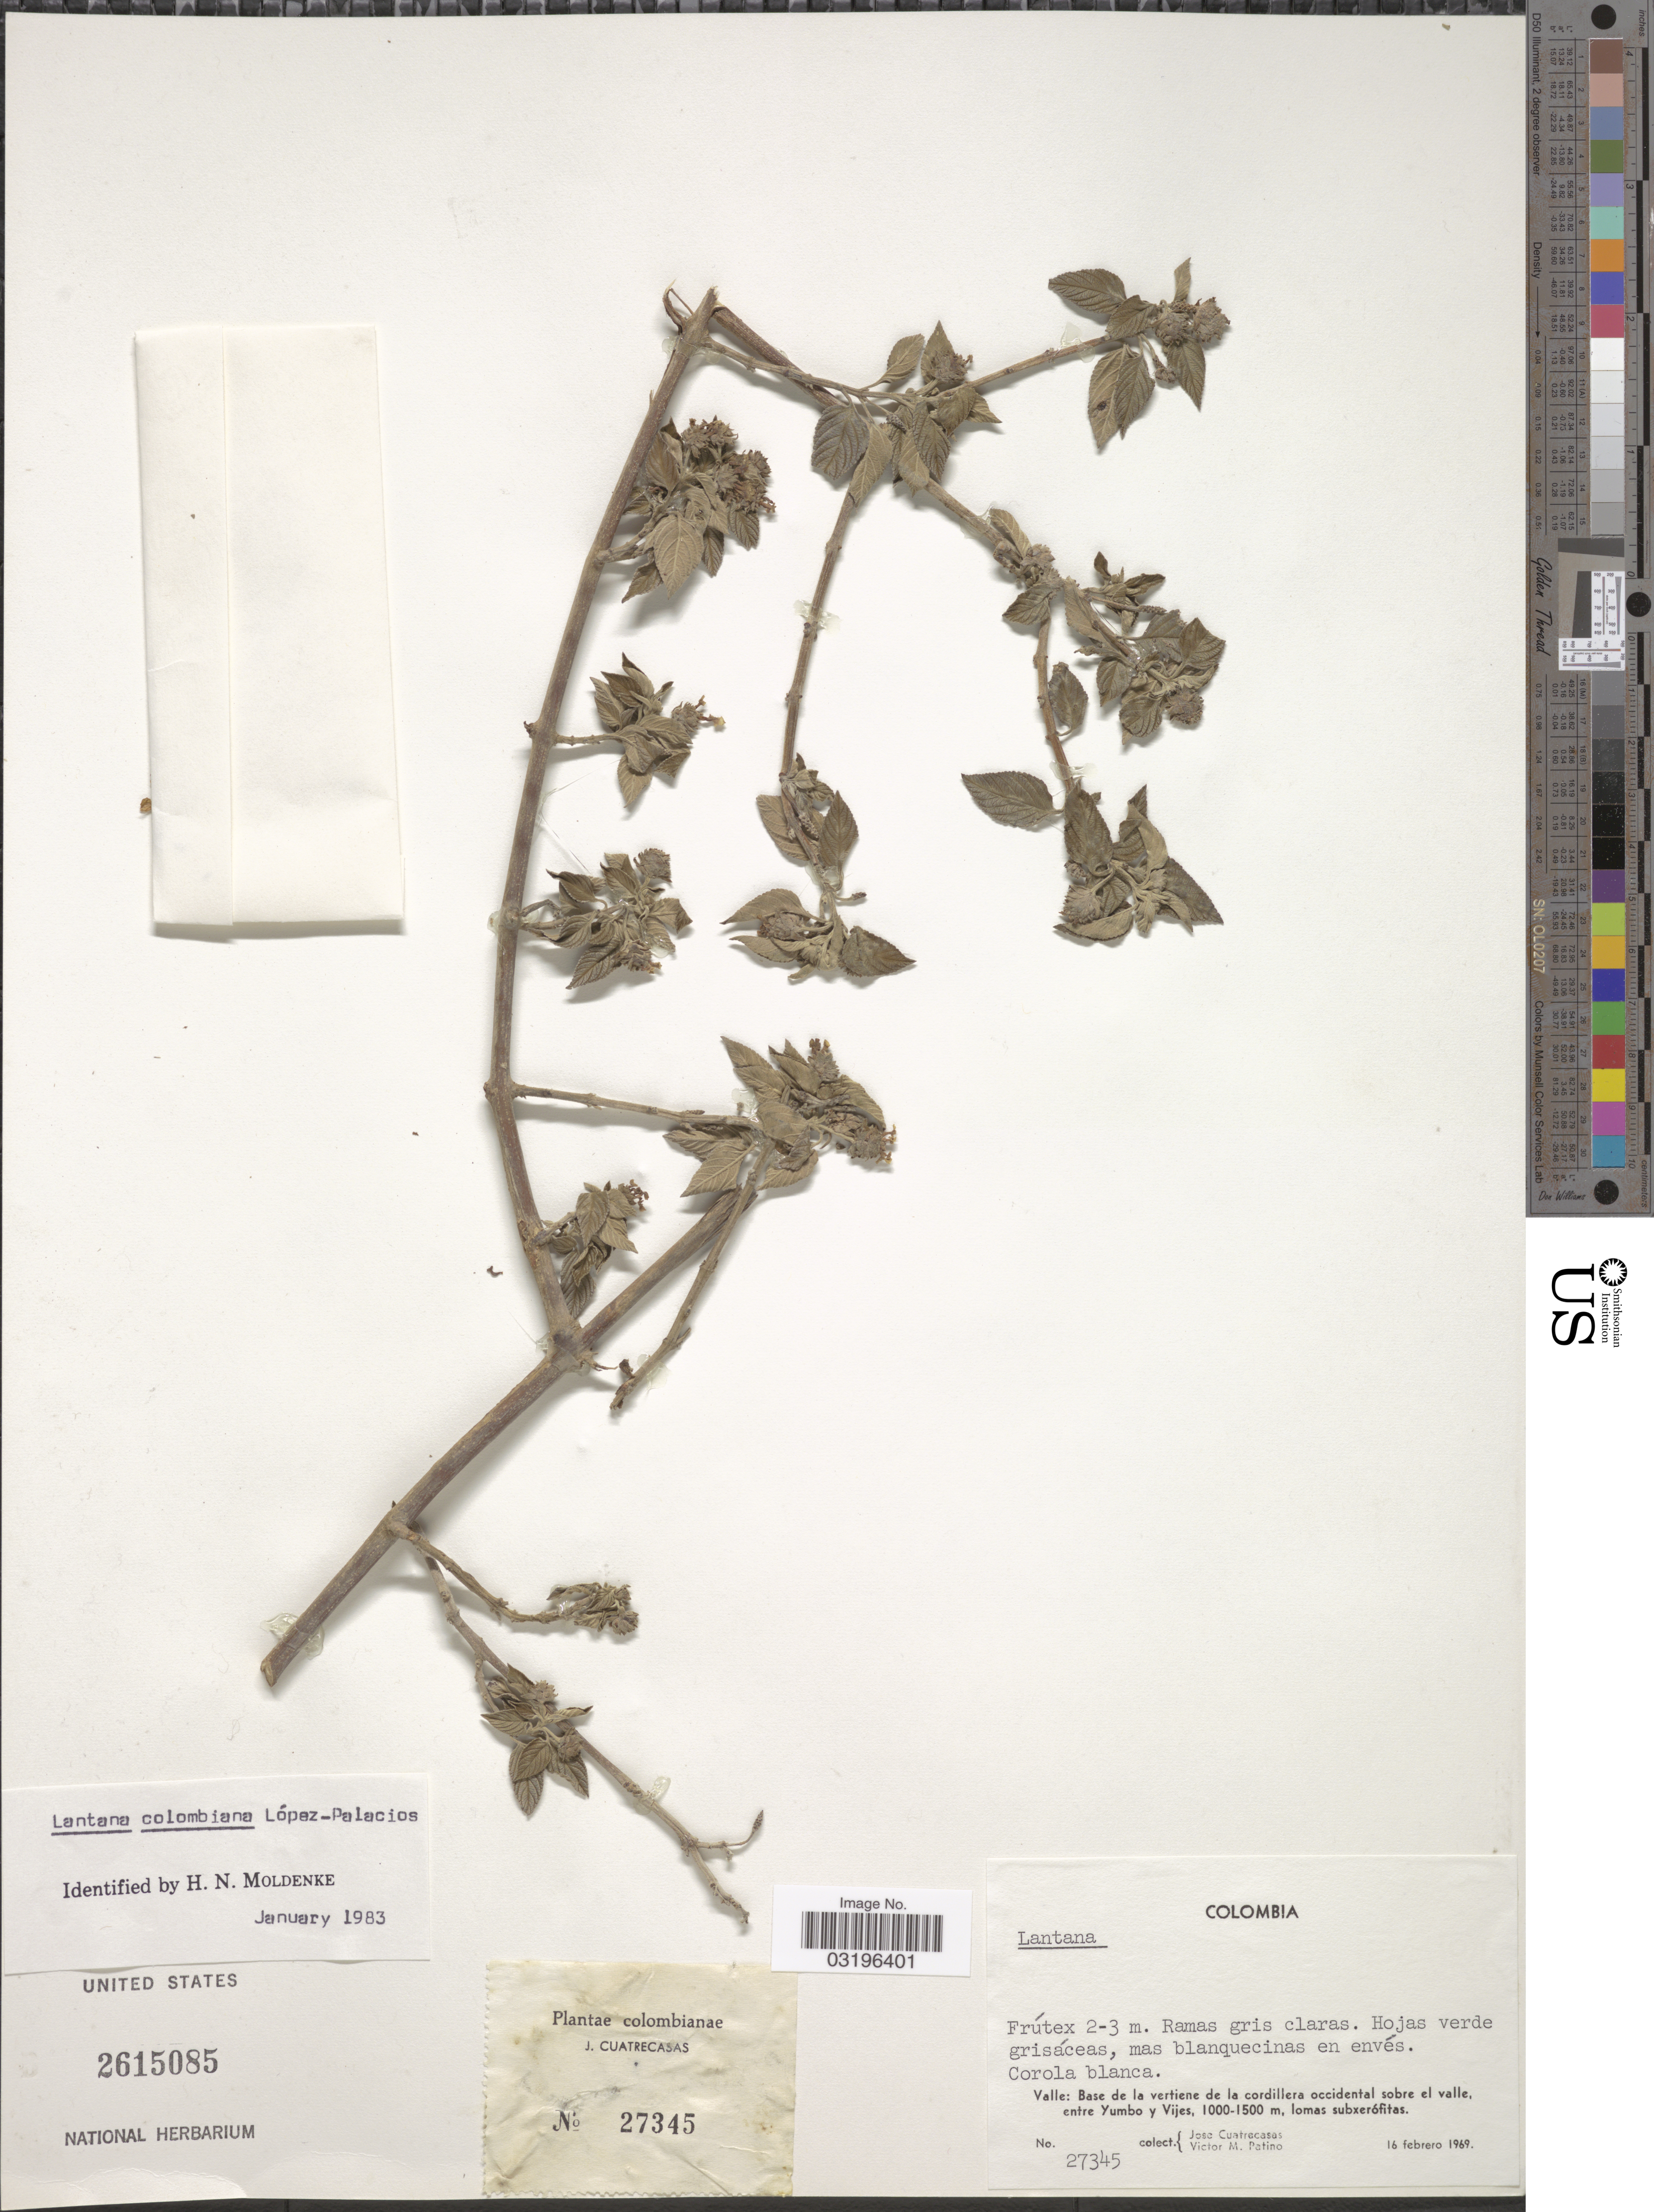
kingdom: Plantae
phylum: Tracheophyta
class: Magnoliopsida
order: Lamiales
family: Verbenaceae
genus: Lantana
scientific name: Lantana colombiana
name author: López-Pal.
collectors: J. Cuatrecasas & V. M. Patiño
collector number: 27345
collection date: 1969-02-16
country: Colombia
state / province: Valle del Cauca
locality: Valle: Base de la vertiene de la cordillera occidental sobre el valle, entre Yumbo y Vijes.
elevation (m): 1000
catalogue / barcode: US 2615085